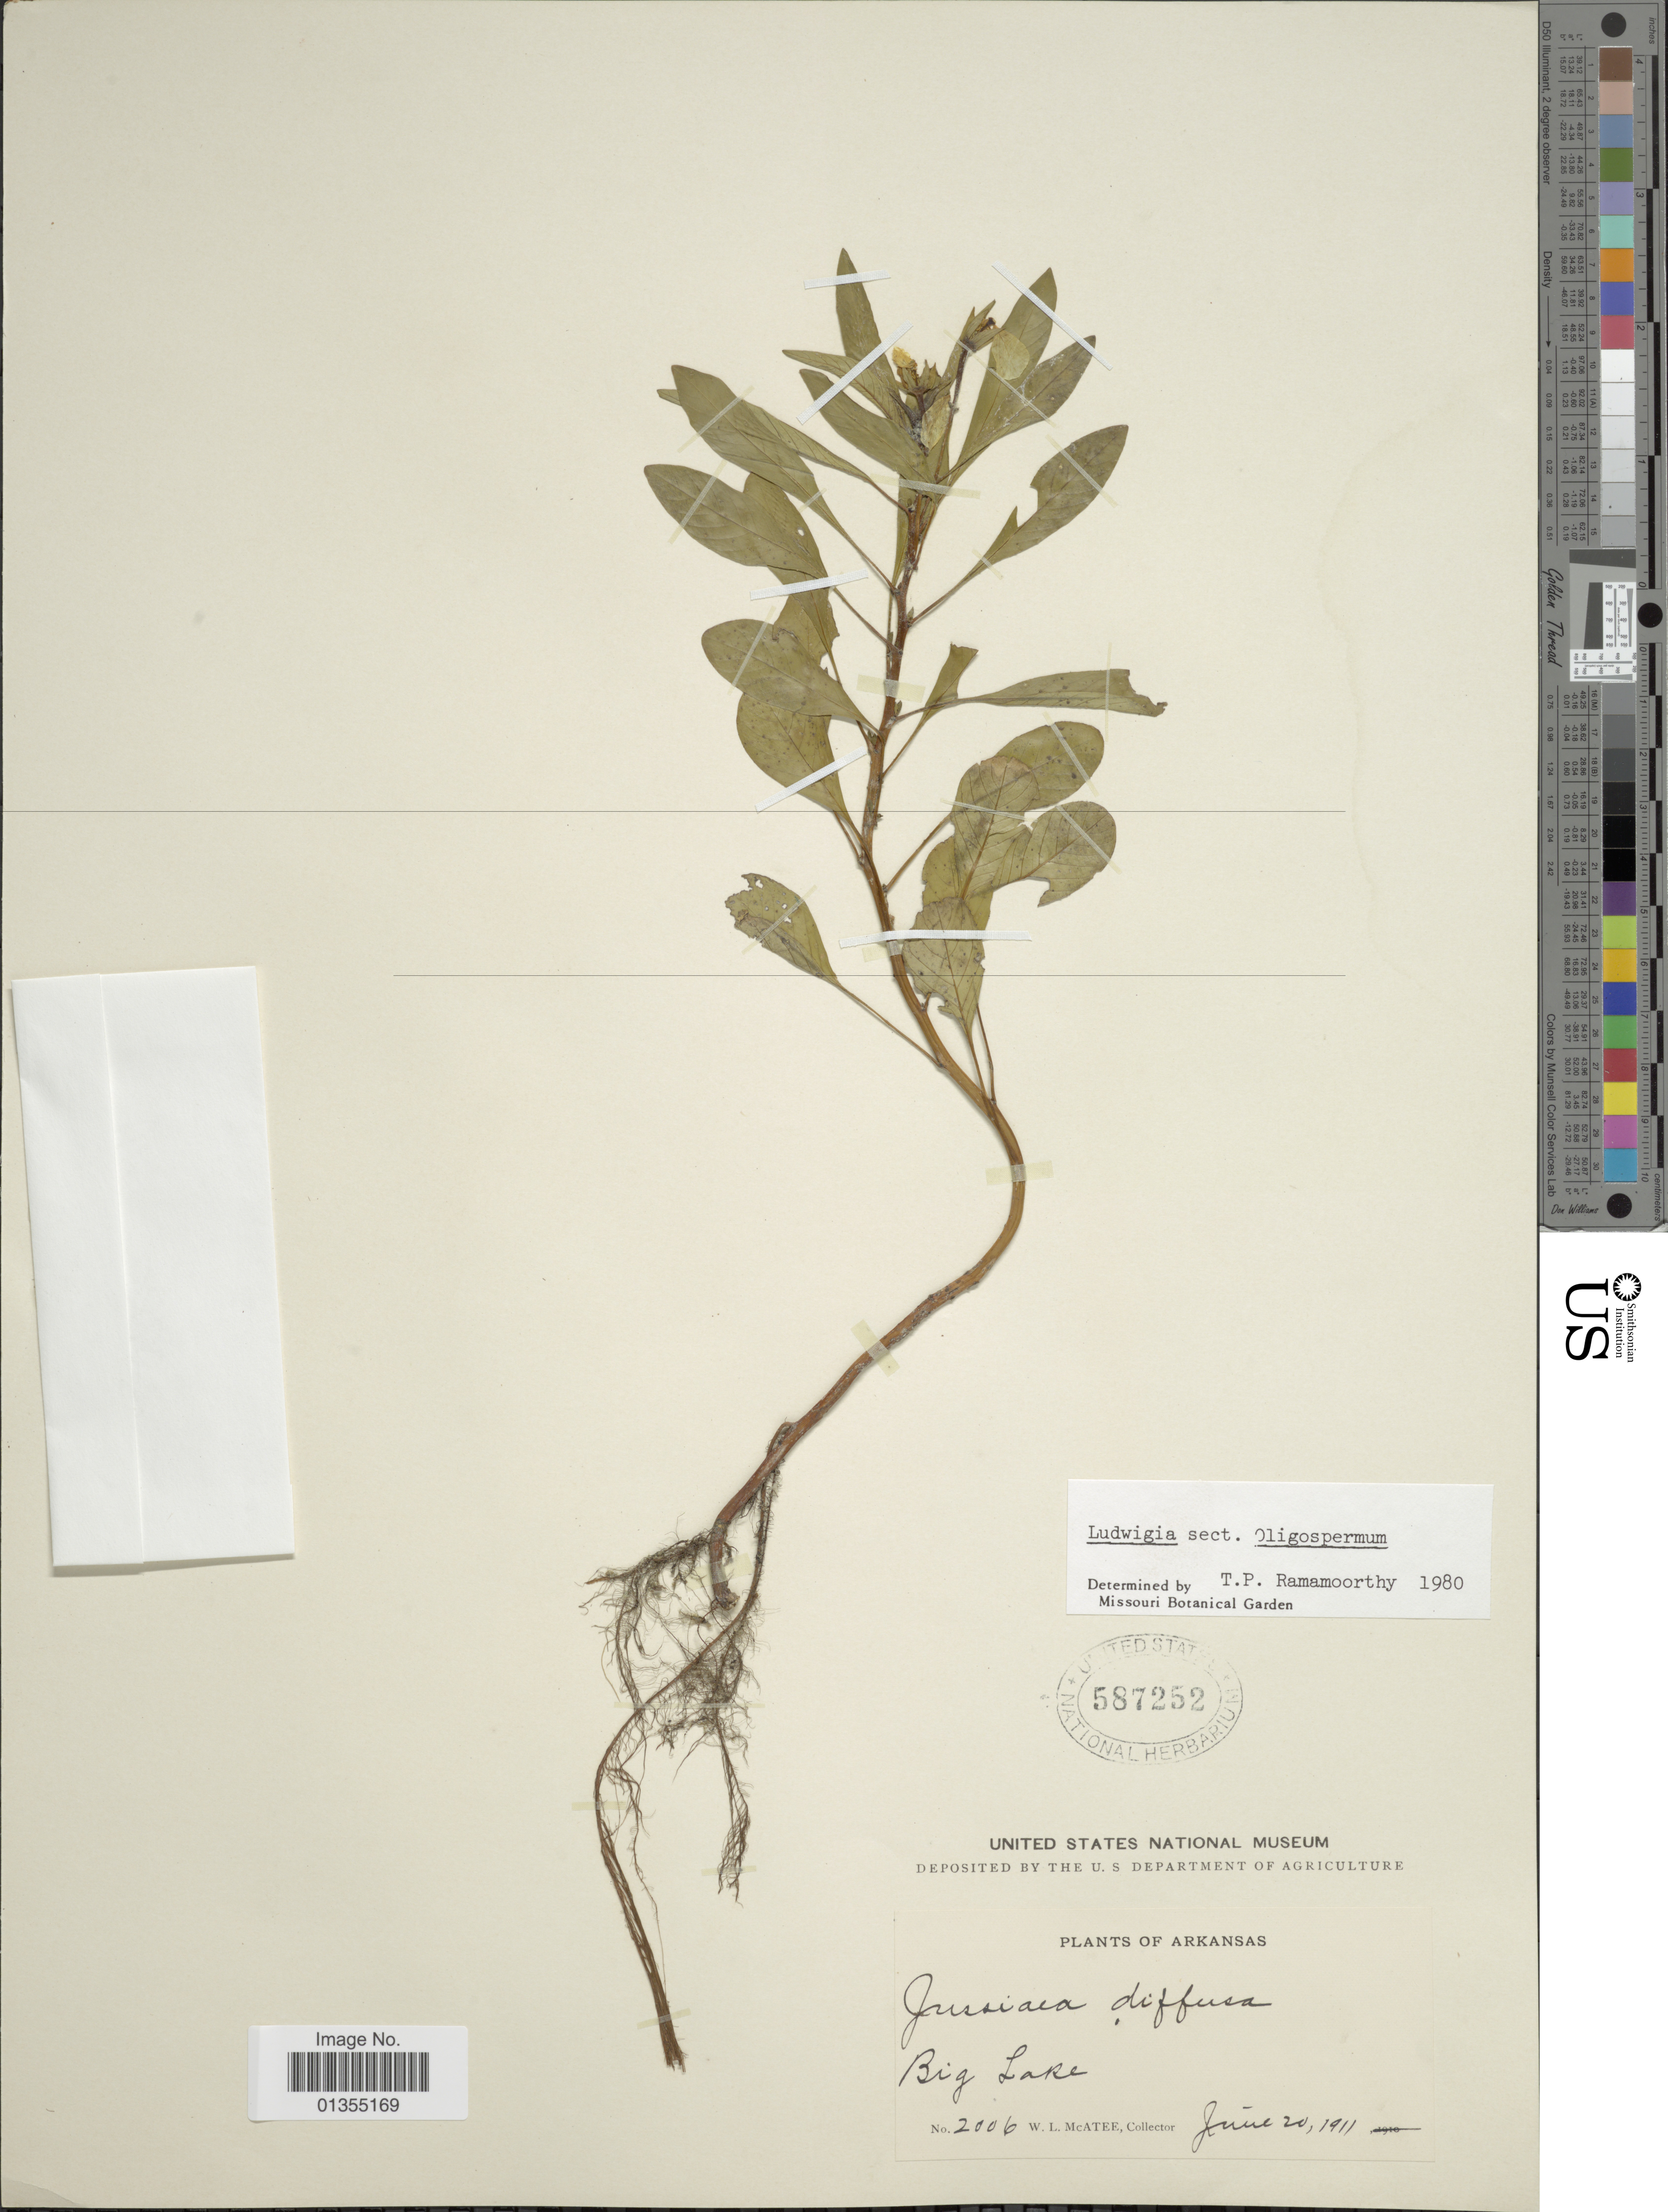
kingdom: Plantae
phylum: Tracheophyta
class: Magnoliopsida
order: Myrtales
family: Onagraceae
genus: Ludwigia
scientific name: Ludwigia stolonifera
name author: (Guill. & Perr.) P.H. Raven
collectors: W. McAtee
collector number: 2006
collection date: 1911-06-20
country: United States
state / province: Arkansas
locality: Big Lake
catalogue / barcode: US 587252